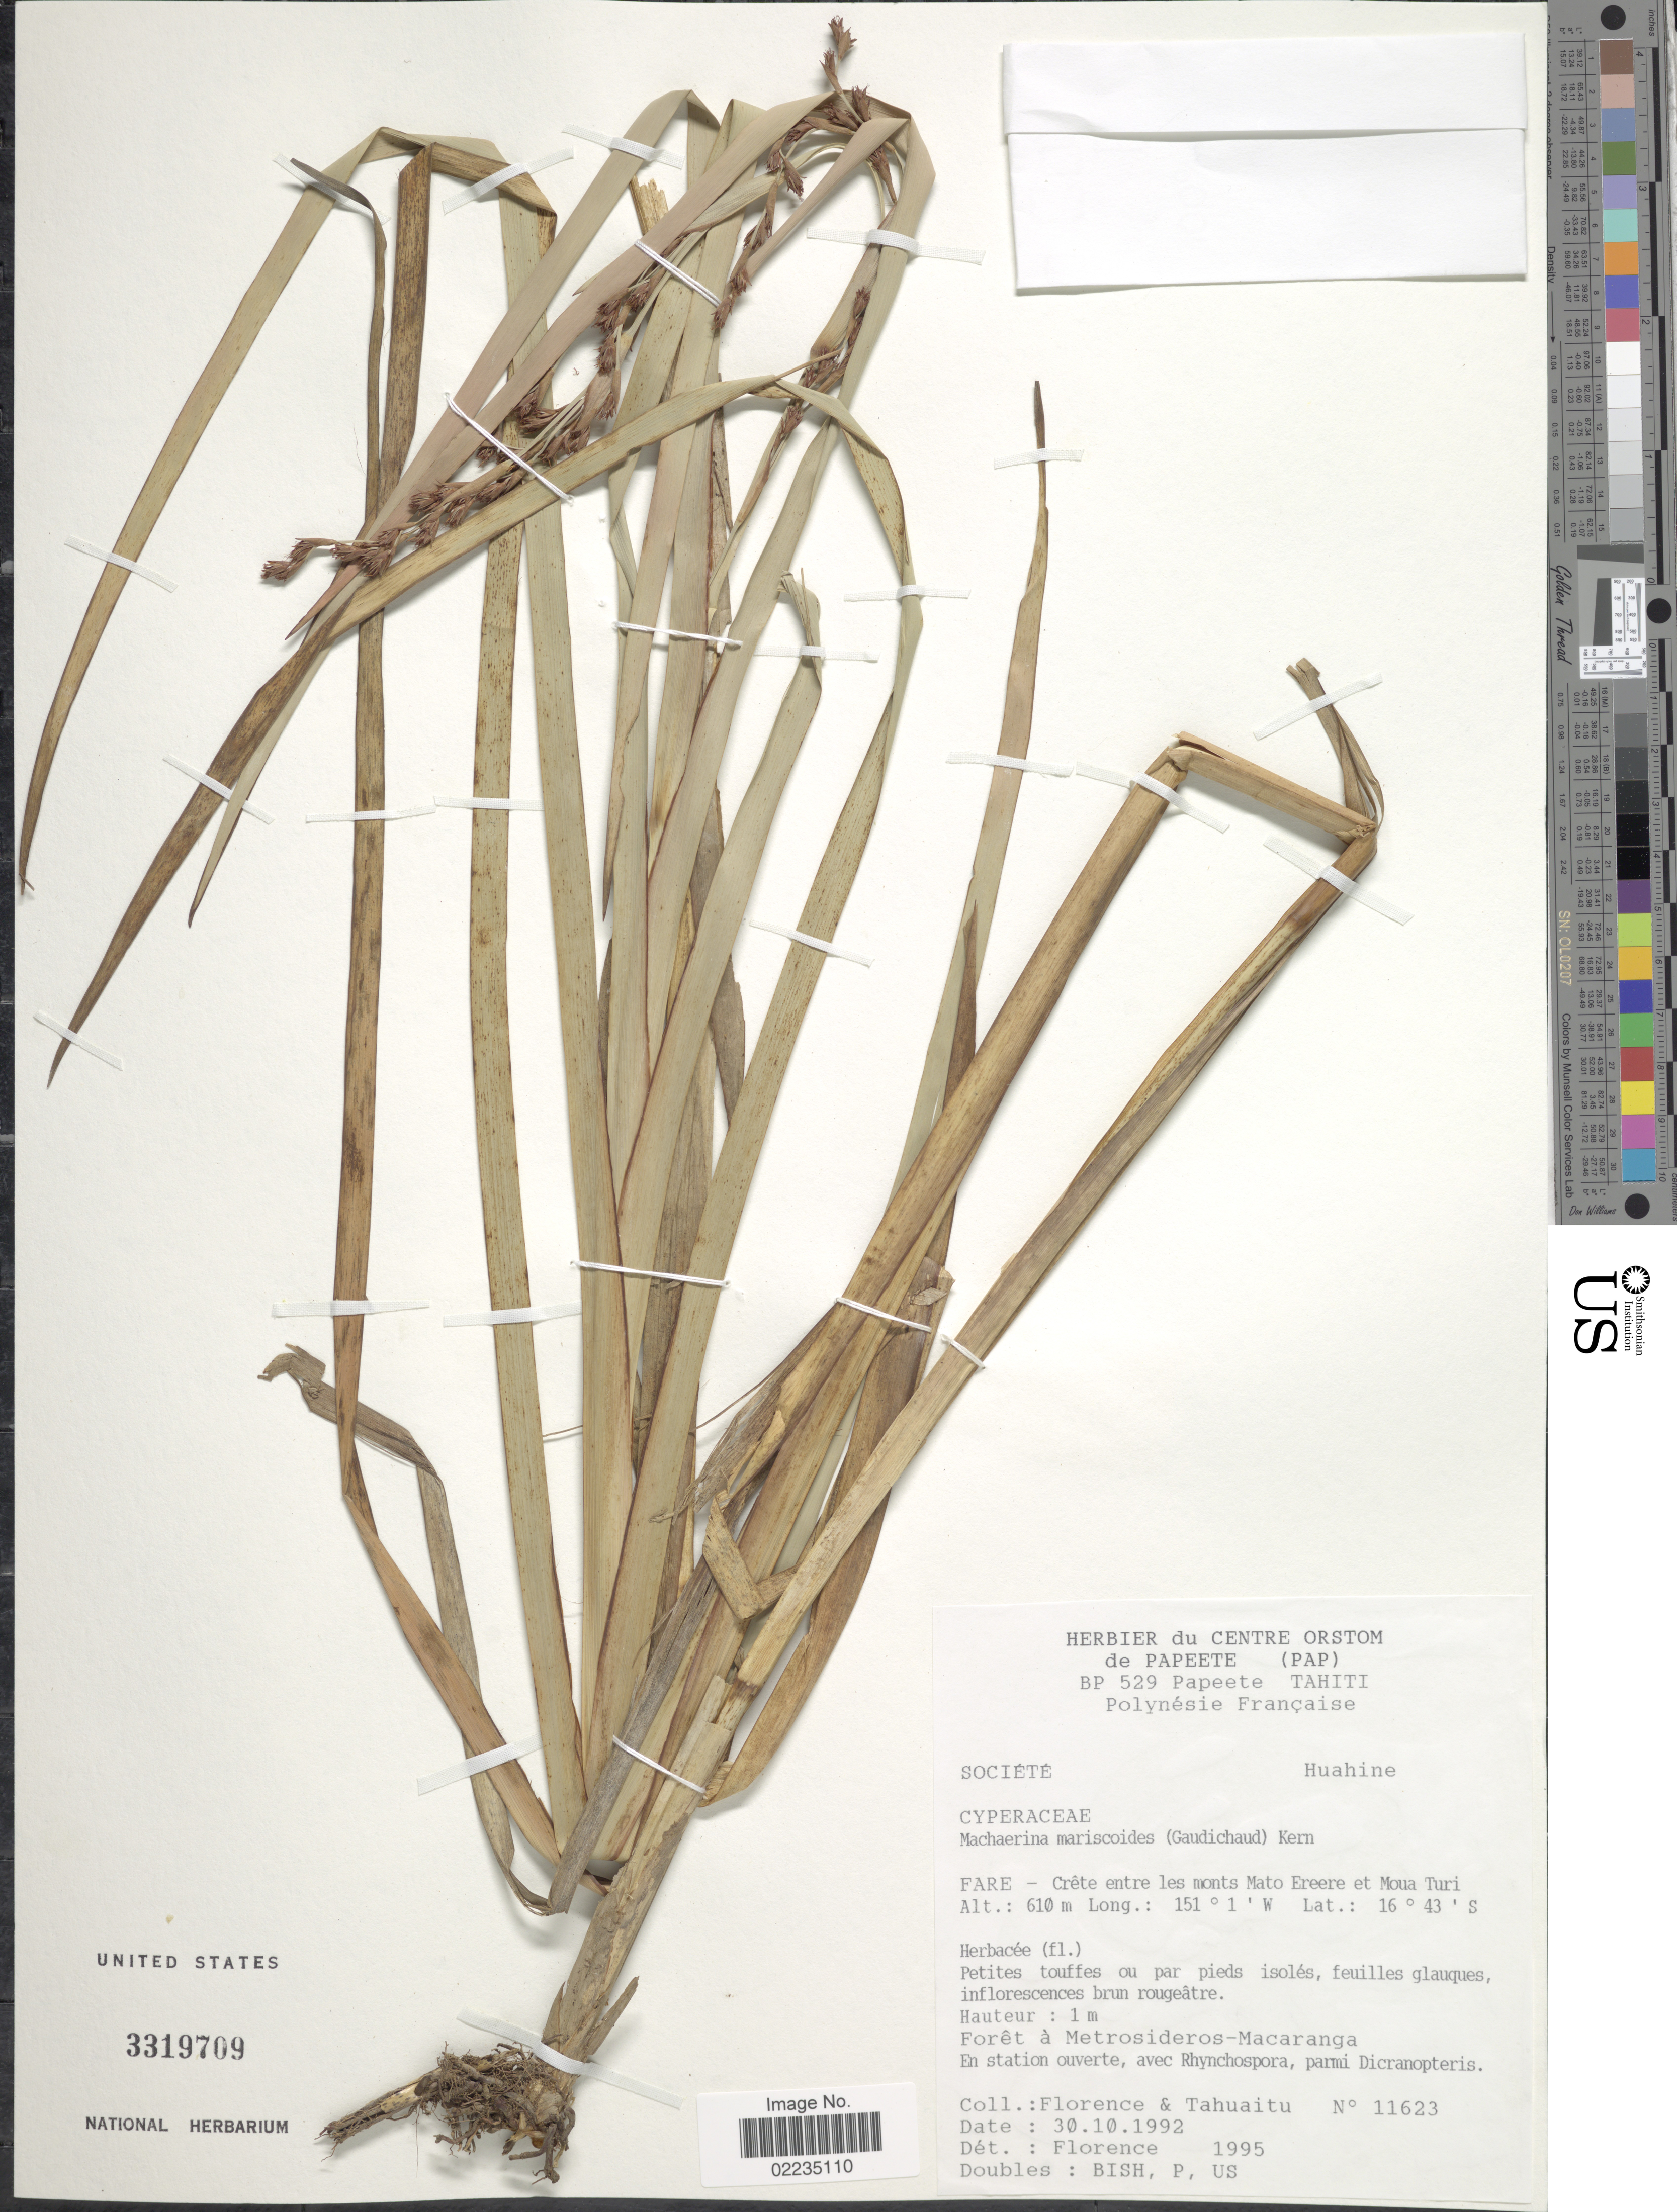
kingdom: Plantae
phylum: Tracheophyta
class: Liliopsida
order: Poales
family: Cyperaceae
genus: Machaerina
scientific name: Machaerina mariscoides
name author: (Gaudich.) J. Kern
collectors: -. Florence & -. Tahuaitu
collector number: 11623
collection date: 1992-10-30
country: French Polynesia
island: Huahine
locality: Fare - Crete entre les monts Mato Ereere et Moua Turi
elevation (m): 610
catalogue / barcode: US 3319709